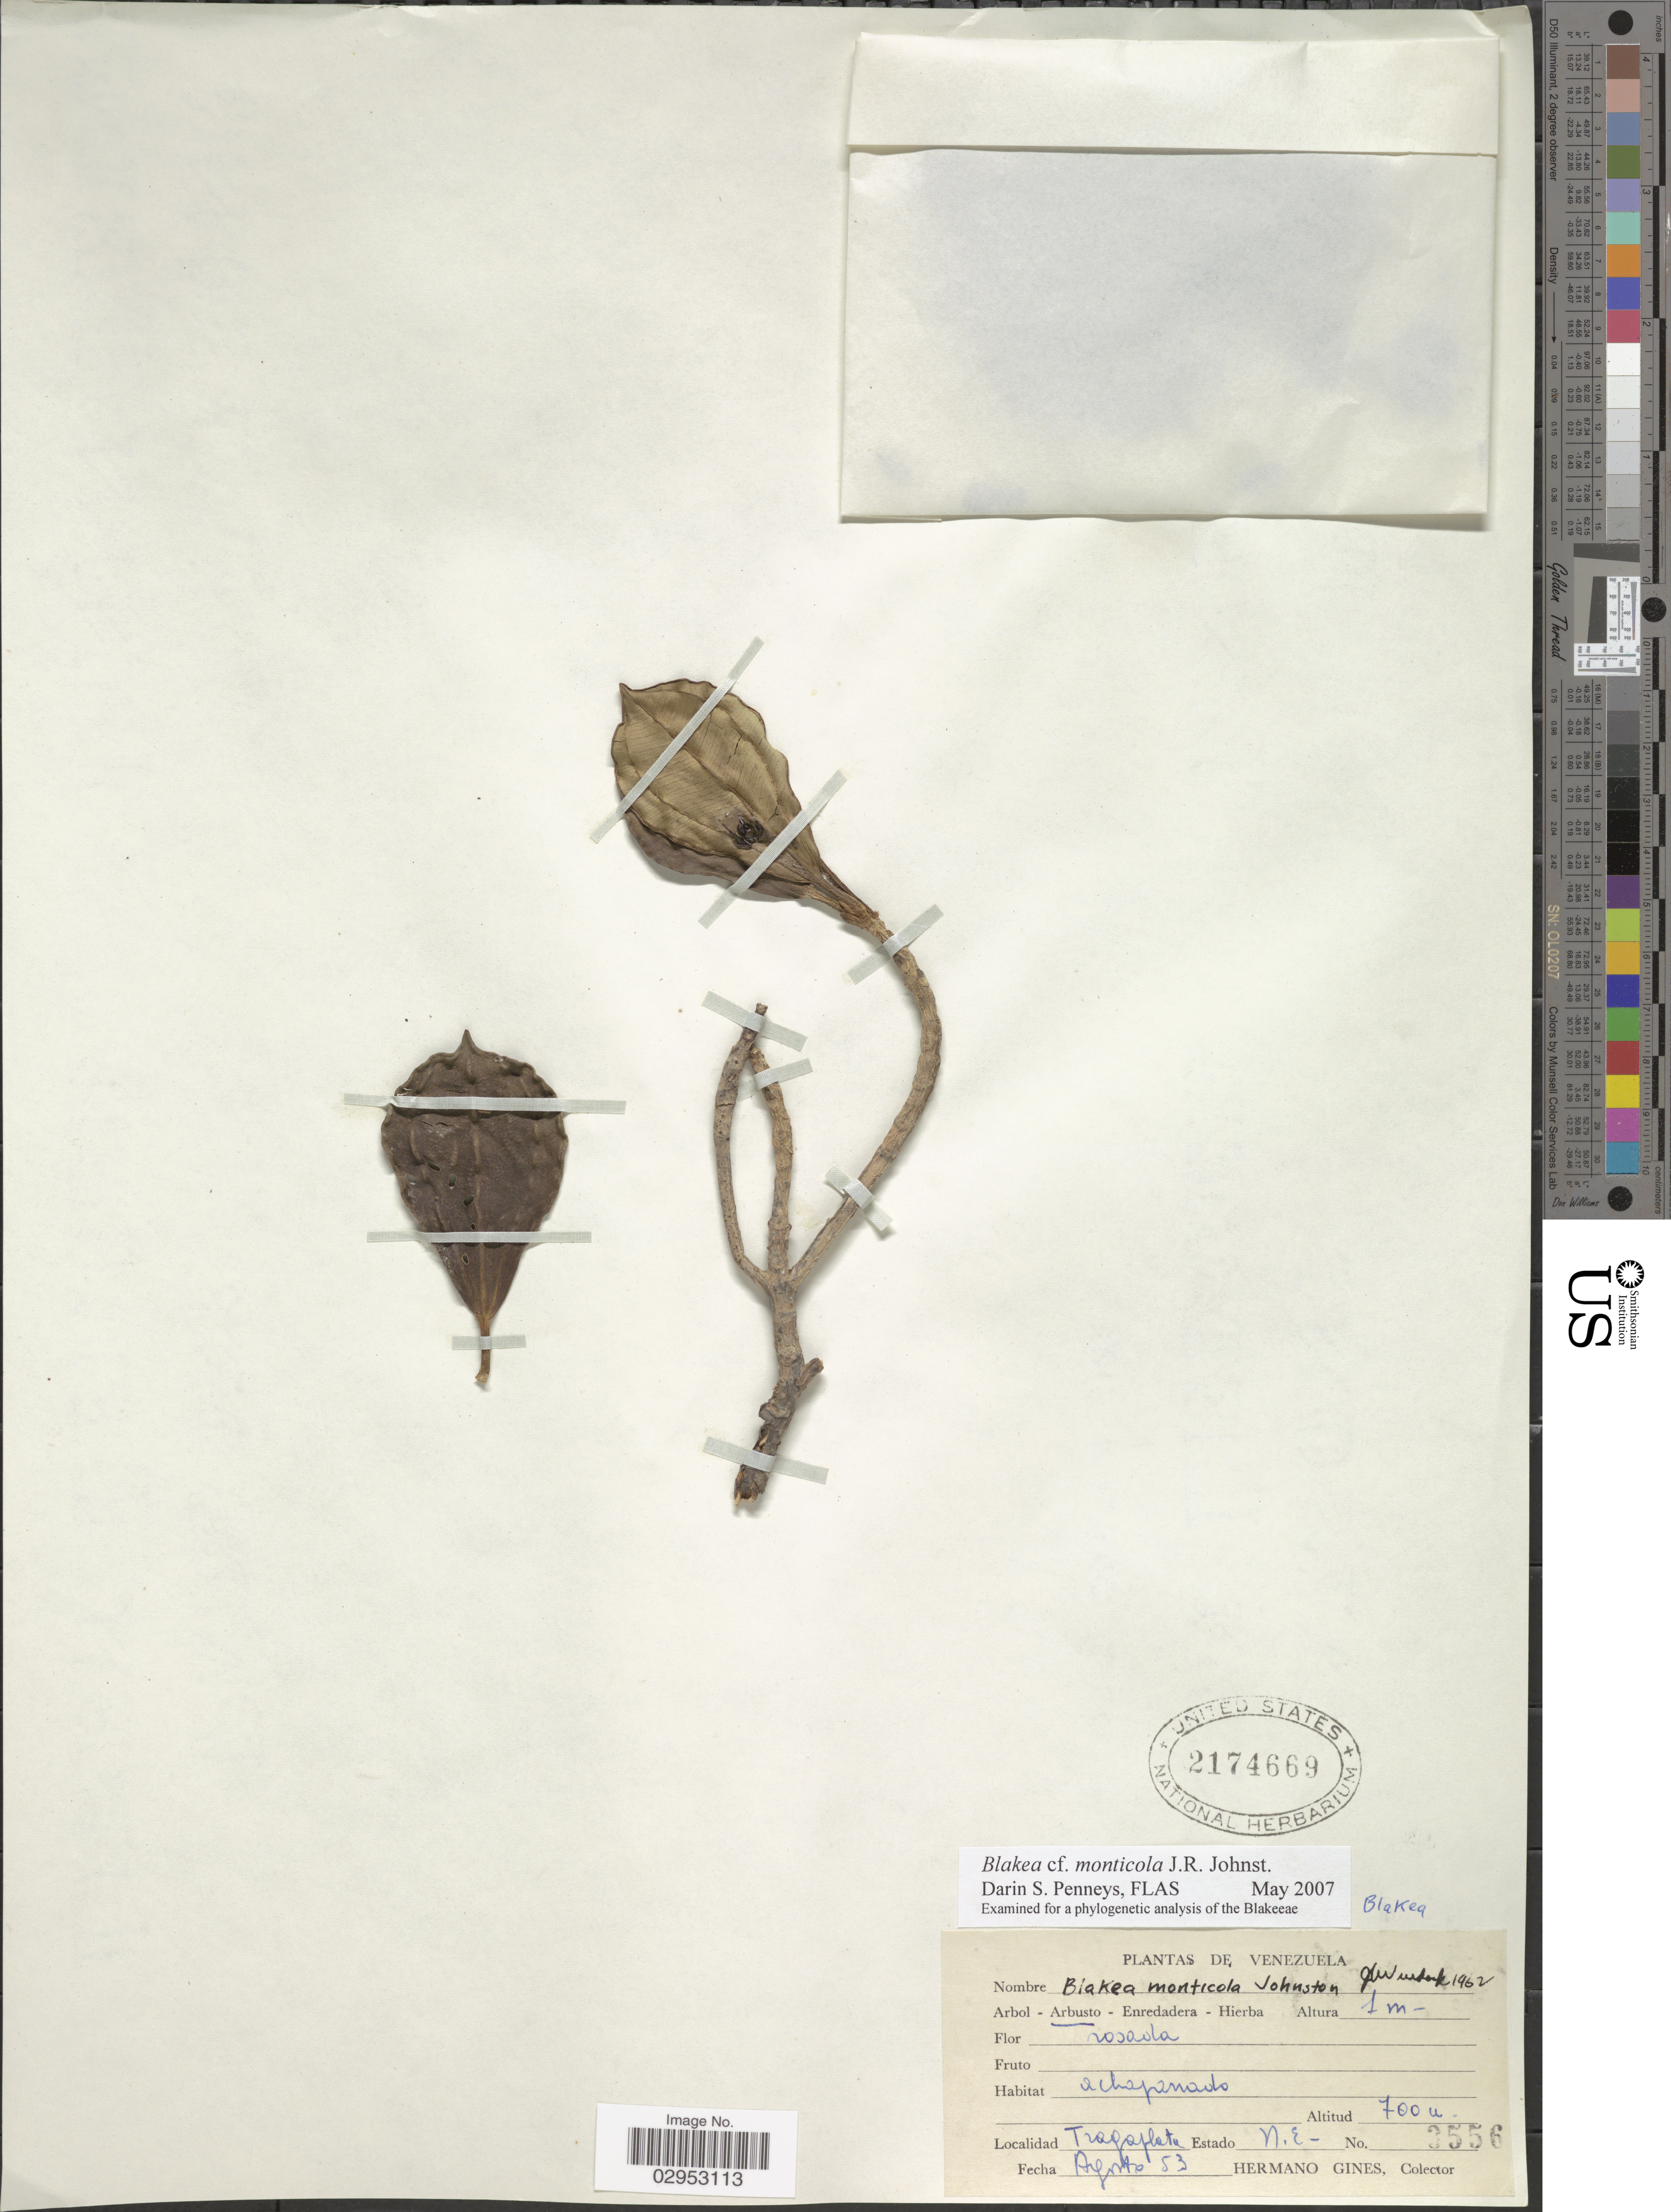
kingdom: Plantae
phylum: Tracheophyta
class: Magnoliopsida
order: Myrtales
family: Melastomataceae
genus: Blakea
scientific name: Blakea monticola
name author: J.R. Johnst.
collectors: Bro. Gines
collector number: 3556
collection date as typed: Transcribed d/m/y: /8/53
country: Venezuela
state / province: Nueva Esparta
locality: Tragaplata.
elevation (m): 700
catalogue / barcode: US 2174669